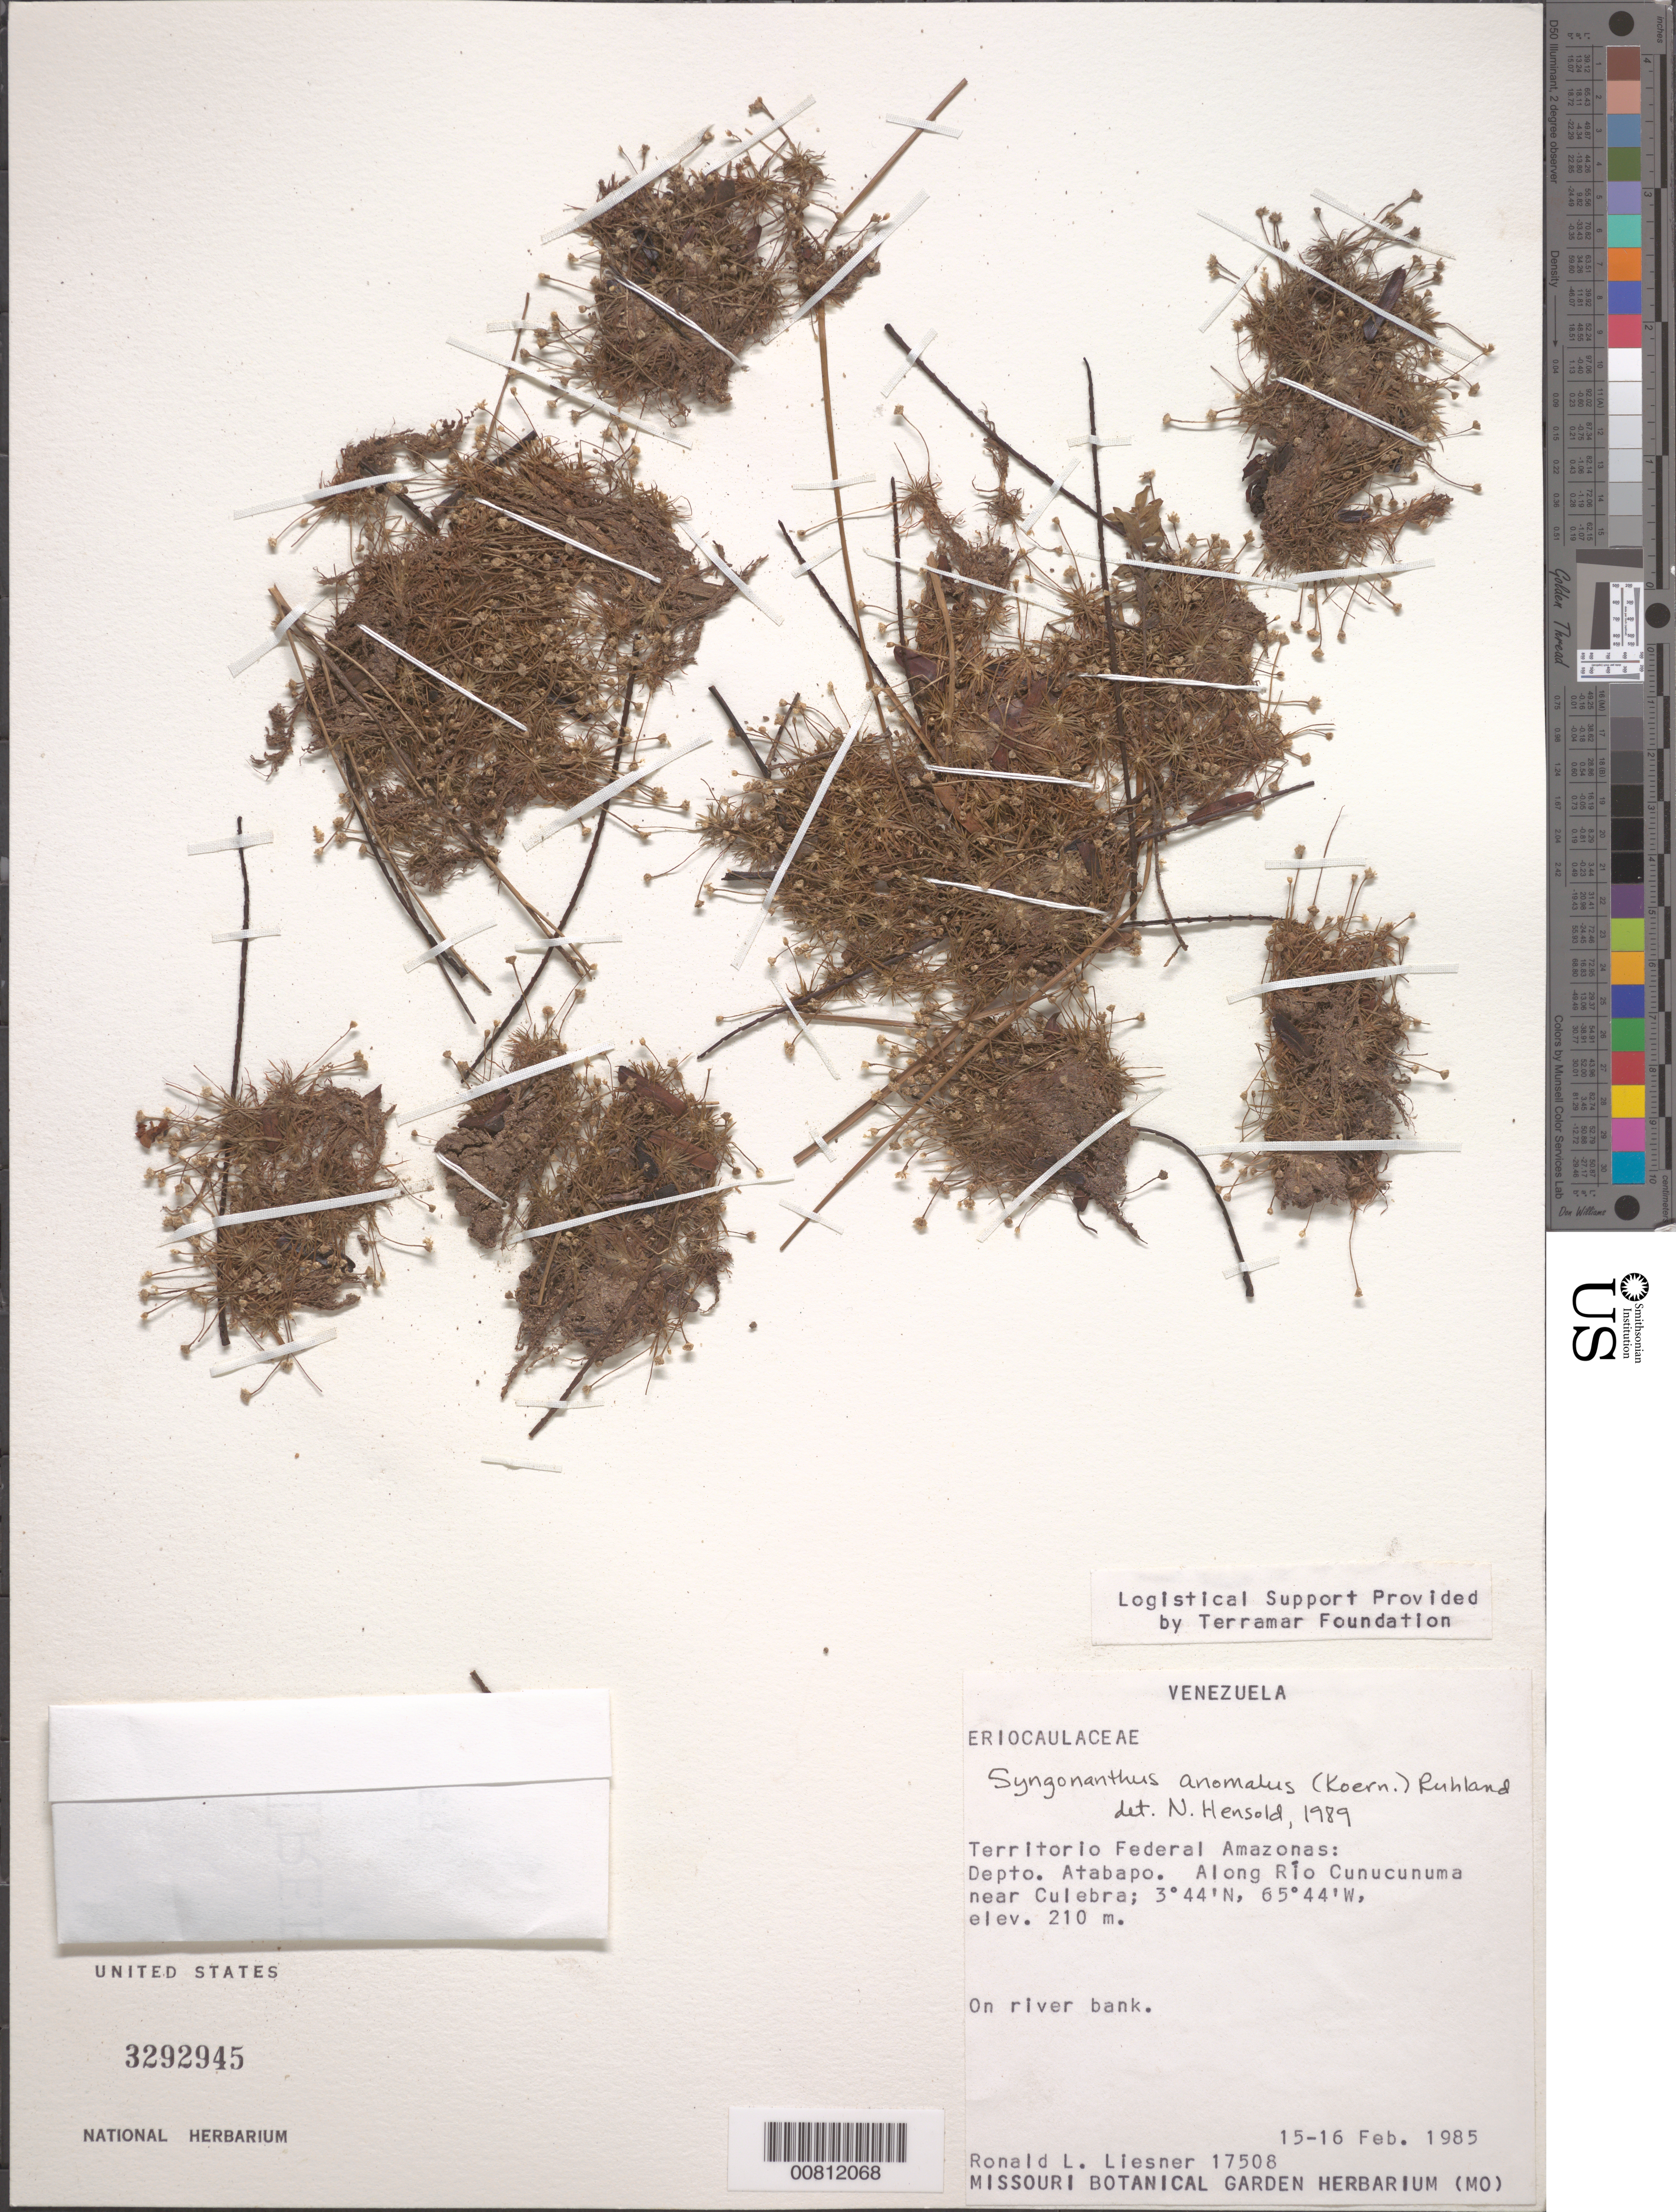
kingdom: Plantae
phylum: Tracheophyta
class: Liliopsida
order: Poales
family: Eriocaulaceae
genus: Syngonanthus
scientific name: Syngonanthus anomalus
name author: (Körn.) Ruhland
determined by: Hensold, N.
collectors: R. L. Liesner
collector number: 17508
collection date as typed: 15-Feb-85 to 16-Feb-85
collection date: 1985-02-15/1985-02-16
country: Venezuela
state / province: Amazonas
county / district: Atabapo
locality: Río Cunucunuma, near Culebra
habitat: Along river; on river bank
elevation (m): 210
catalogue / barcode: US 3292945